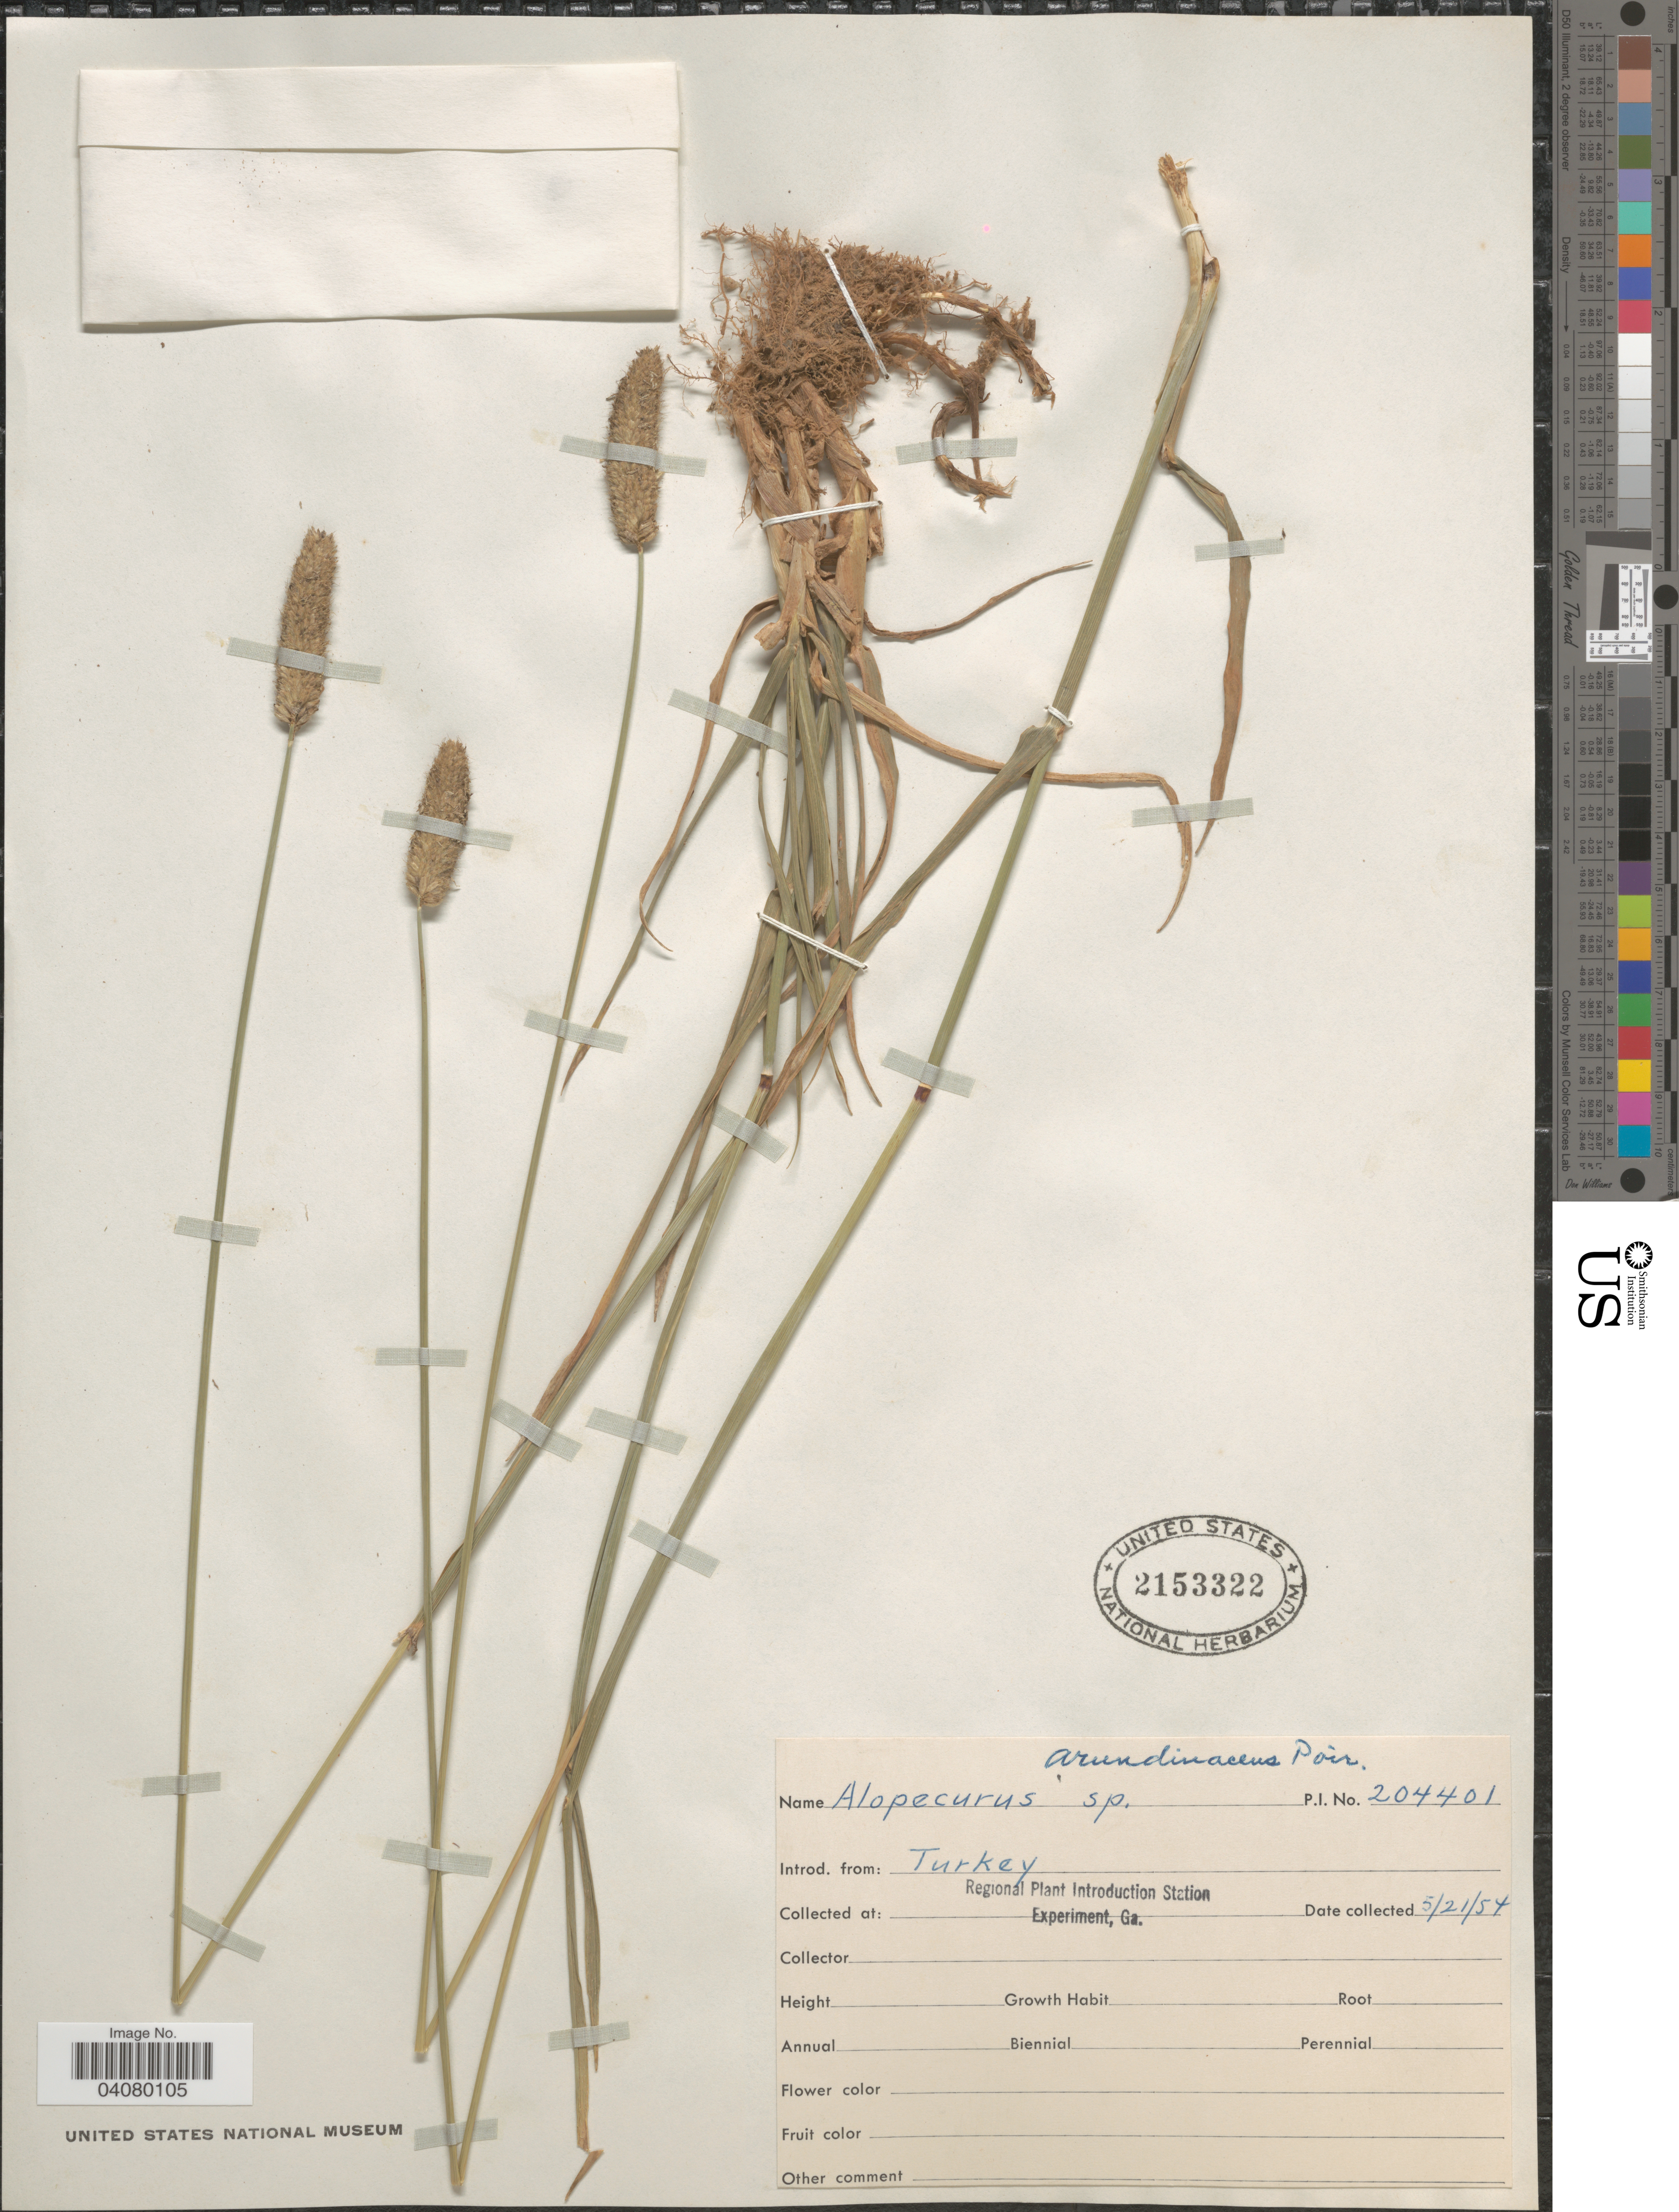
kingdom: Plantae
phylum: Tracheophyta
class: Liliopsida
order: Poales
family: Poaceae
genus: Alopecurus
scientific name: Alopecurus arundinaceus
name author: Poir.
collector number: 204401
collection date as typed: Transcribed d/m/y: 21/5/54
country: United States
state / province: Georgia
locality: Regional Plant Introduction Station Experiment.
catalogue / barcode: US 2153322